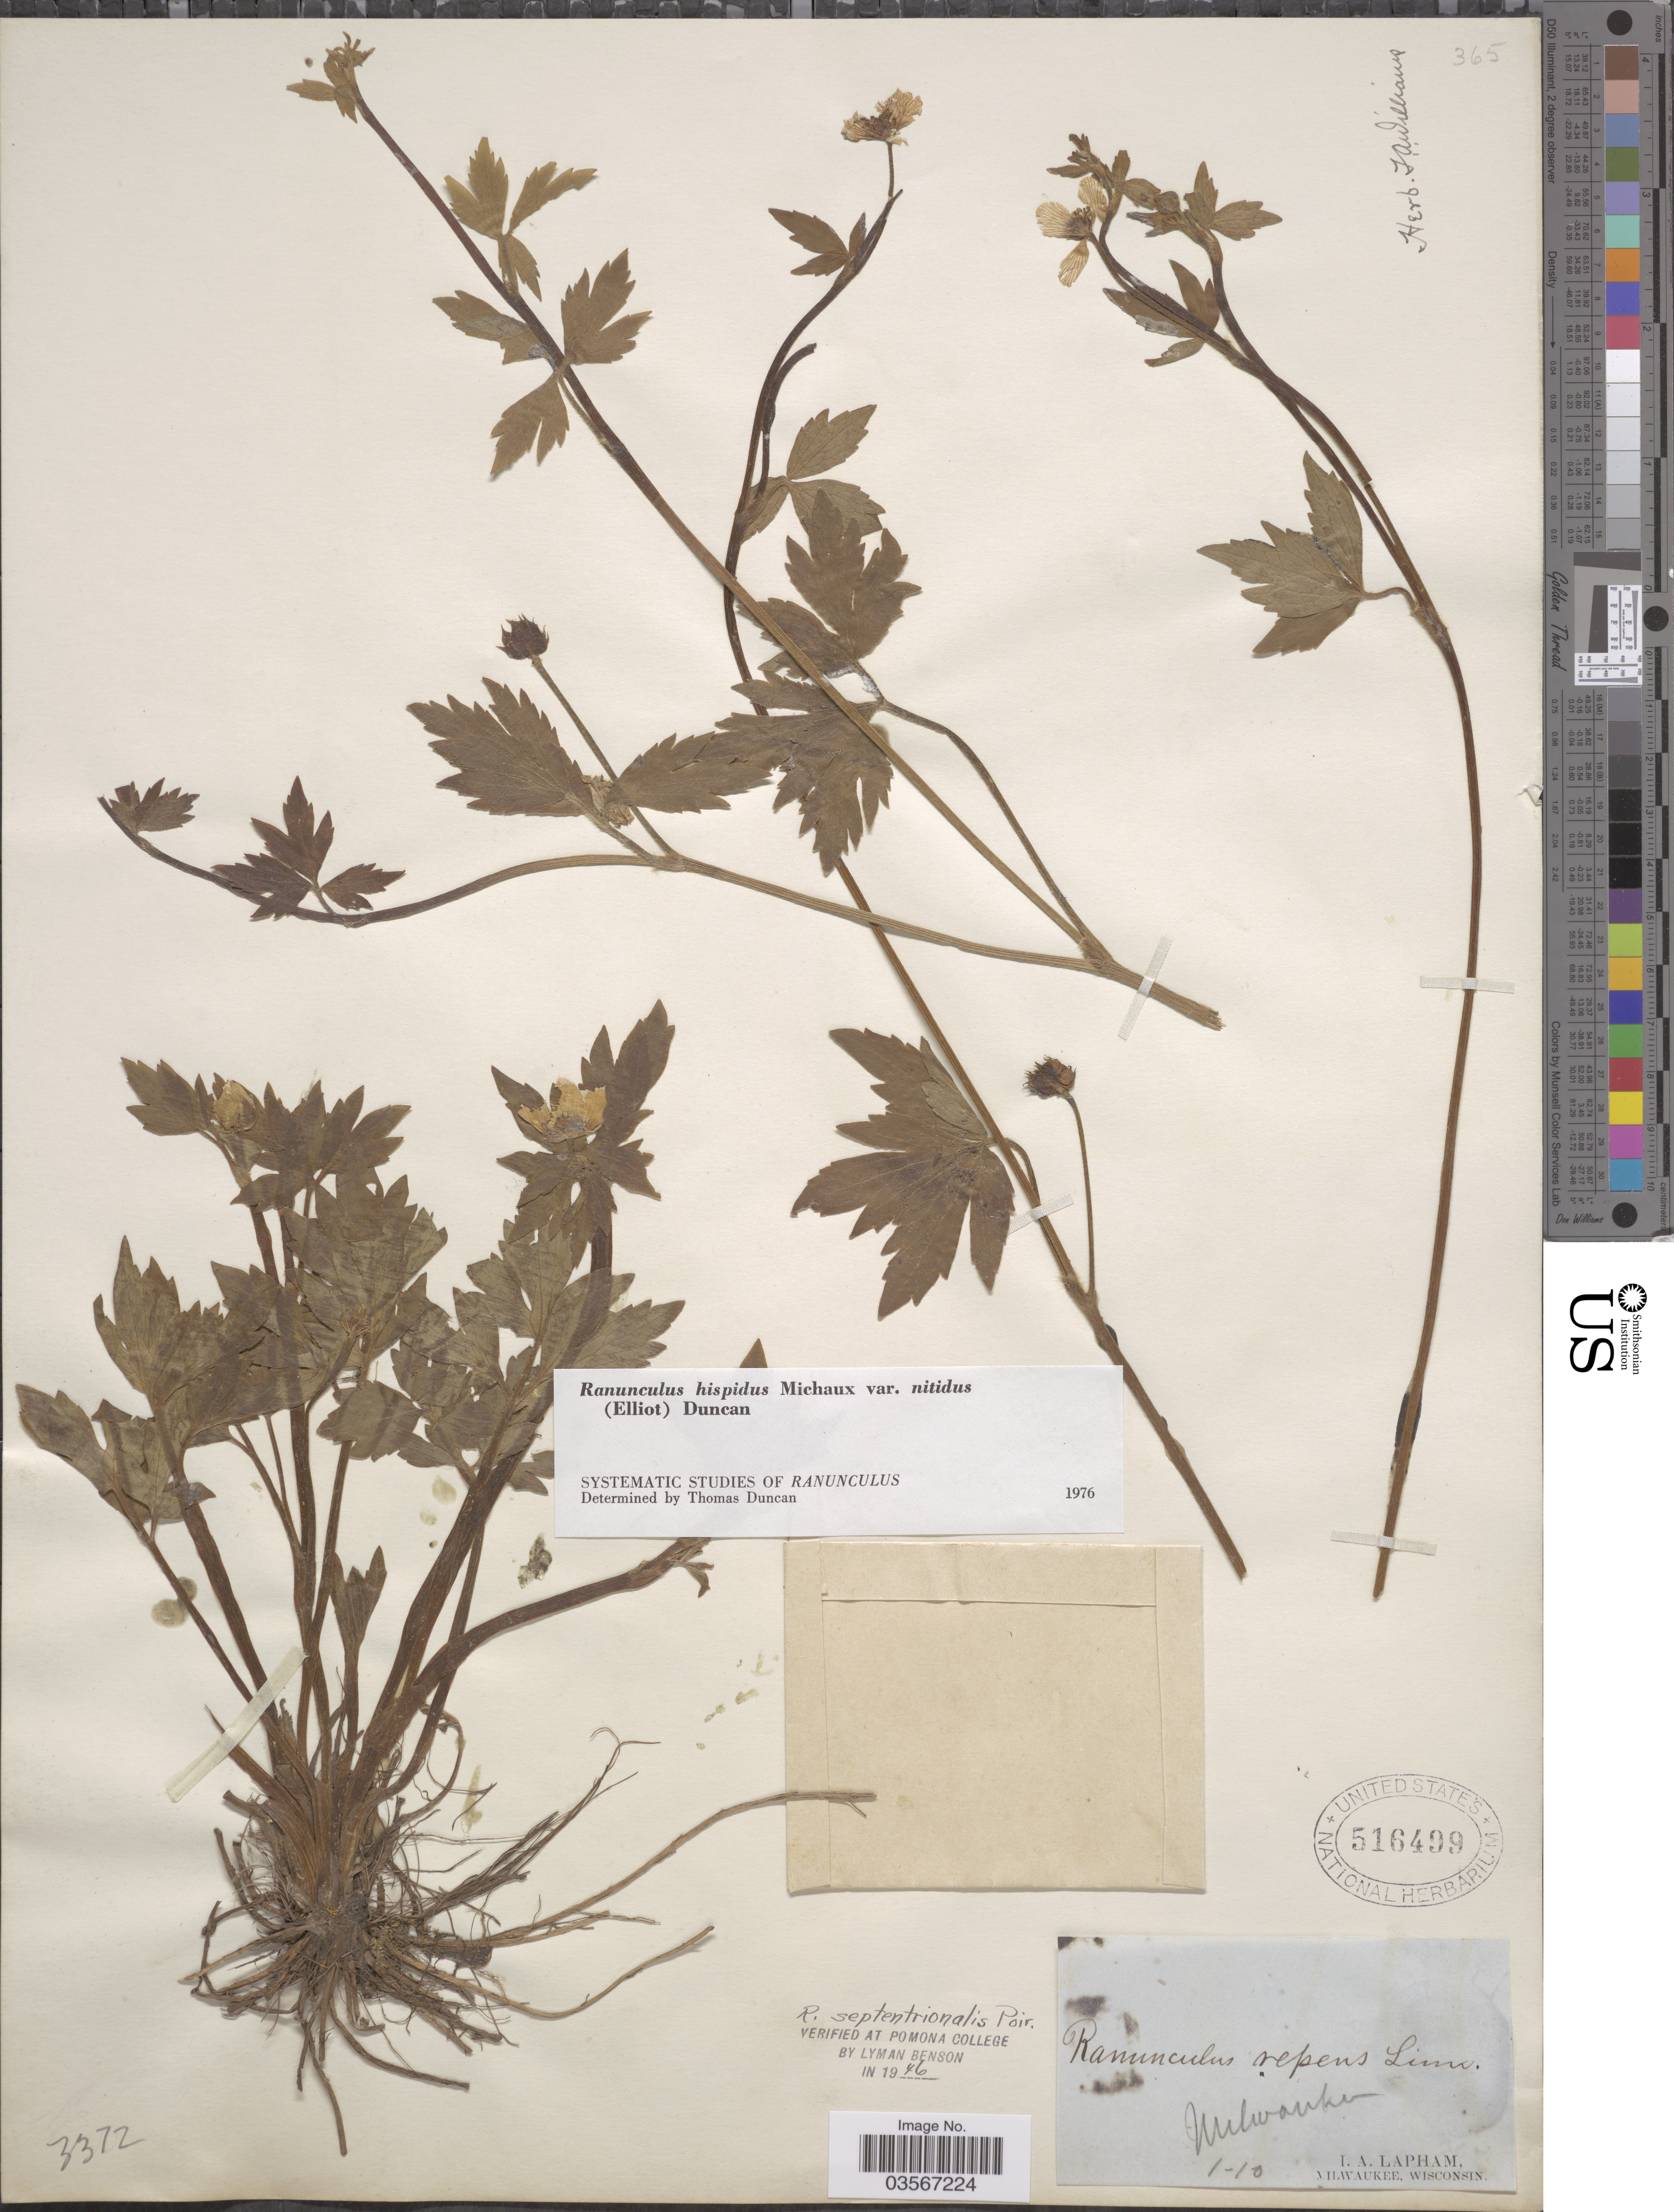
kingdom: Plantae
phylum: Tracheophyta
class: Magnoliopsida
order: Ranunculales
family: Ranunculaceae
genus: Ranunculus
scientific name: Ranunculus hispidus var. nitidus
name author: (Chapm.) T. Duncan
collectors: I. Lapham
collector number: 1-10?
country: United States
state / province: Wisconsin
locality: Milwaukee.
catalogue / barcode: US 516499